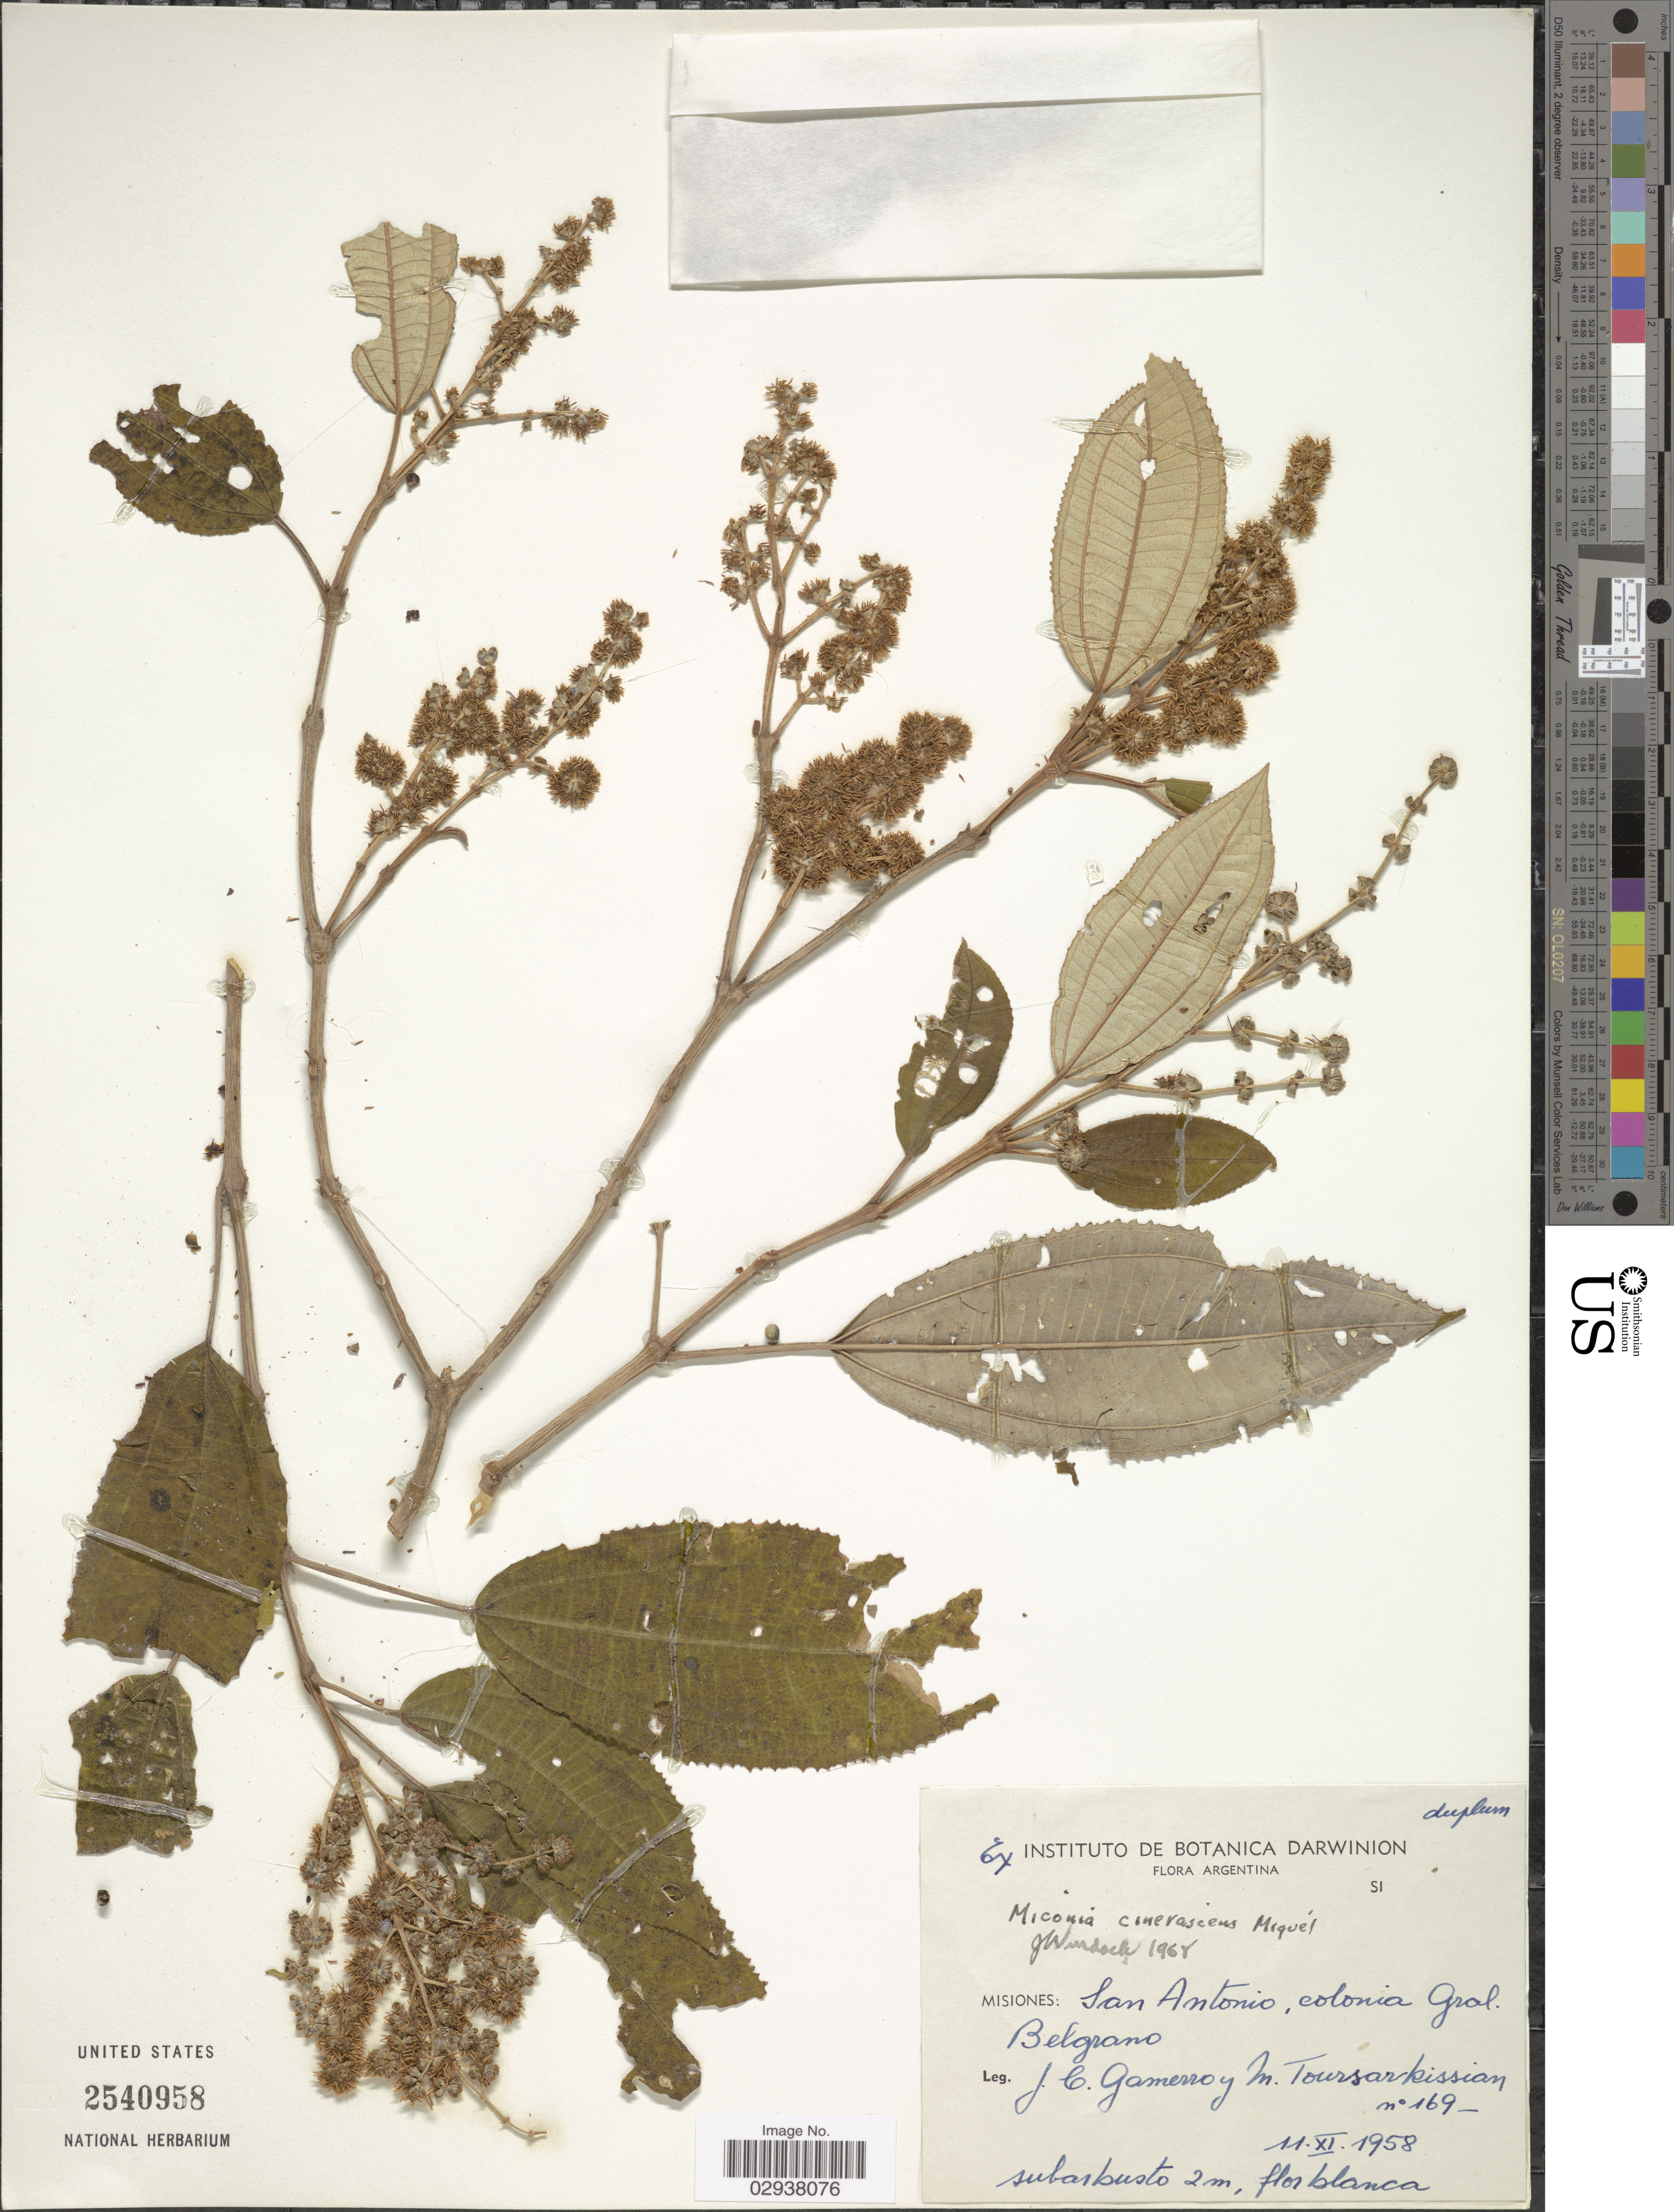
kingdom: Plantae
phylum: Tracheophyta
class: Magnoliopsida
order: Myrtales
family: Melastomataceae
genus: Miconia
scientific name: Miconia cinerascens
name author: Miq.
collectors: J. Gamerro & M. Toursarkissian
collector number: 169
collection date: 1958-11-11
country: Argentina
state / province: Misiones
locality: San Antonio, colonia Gral Belgrano.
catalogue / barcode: US 2540958